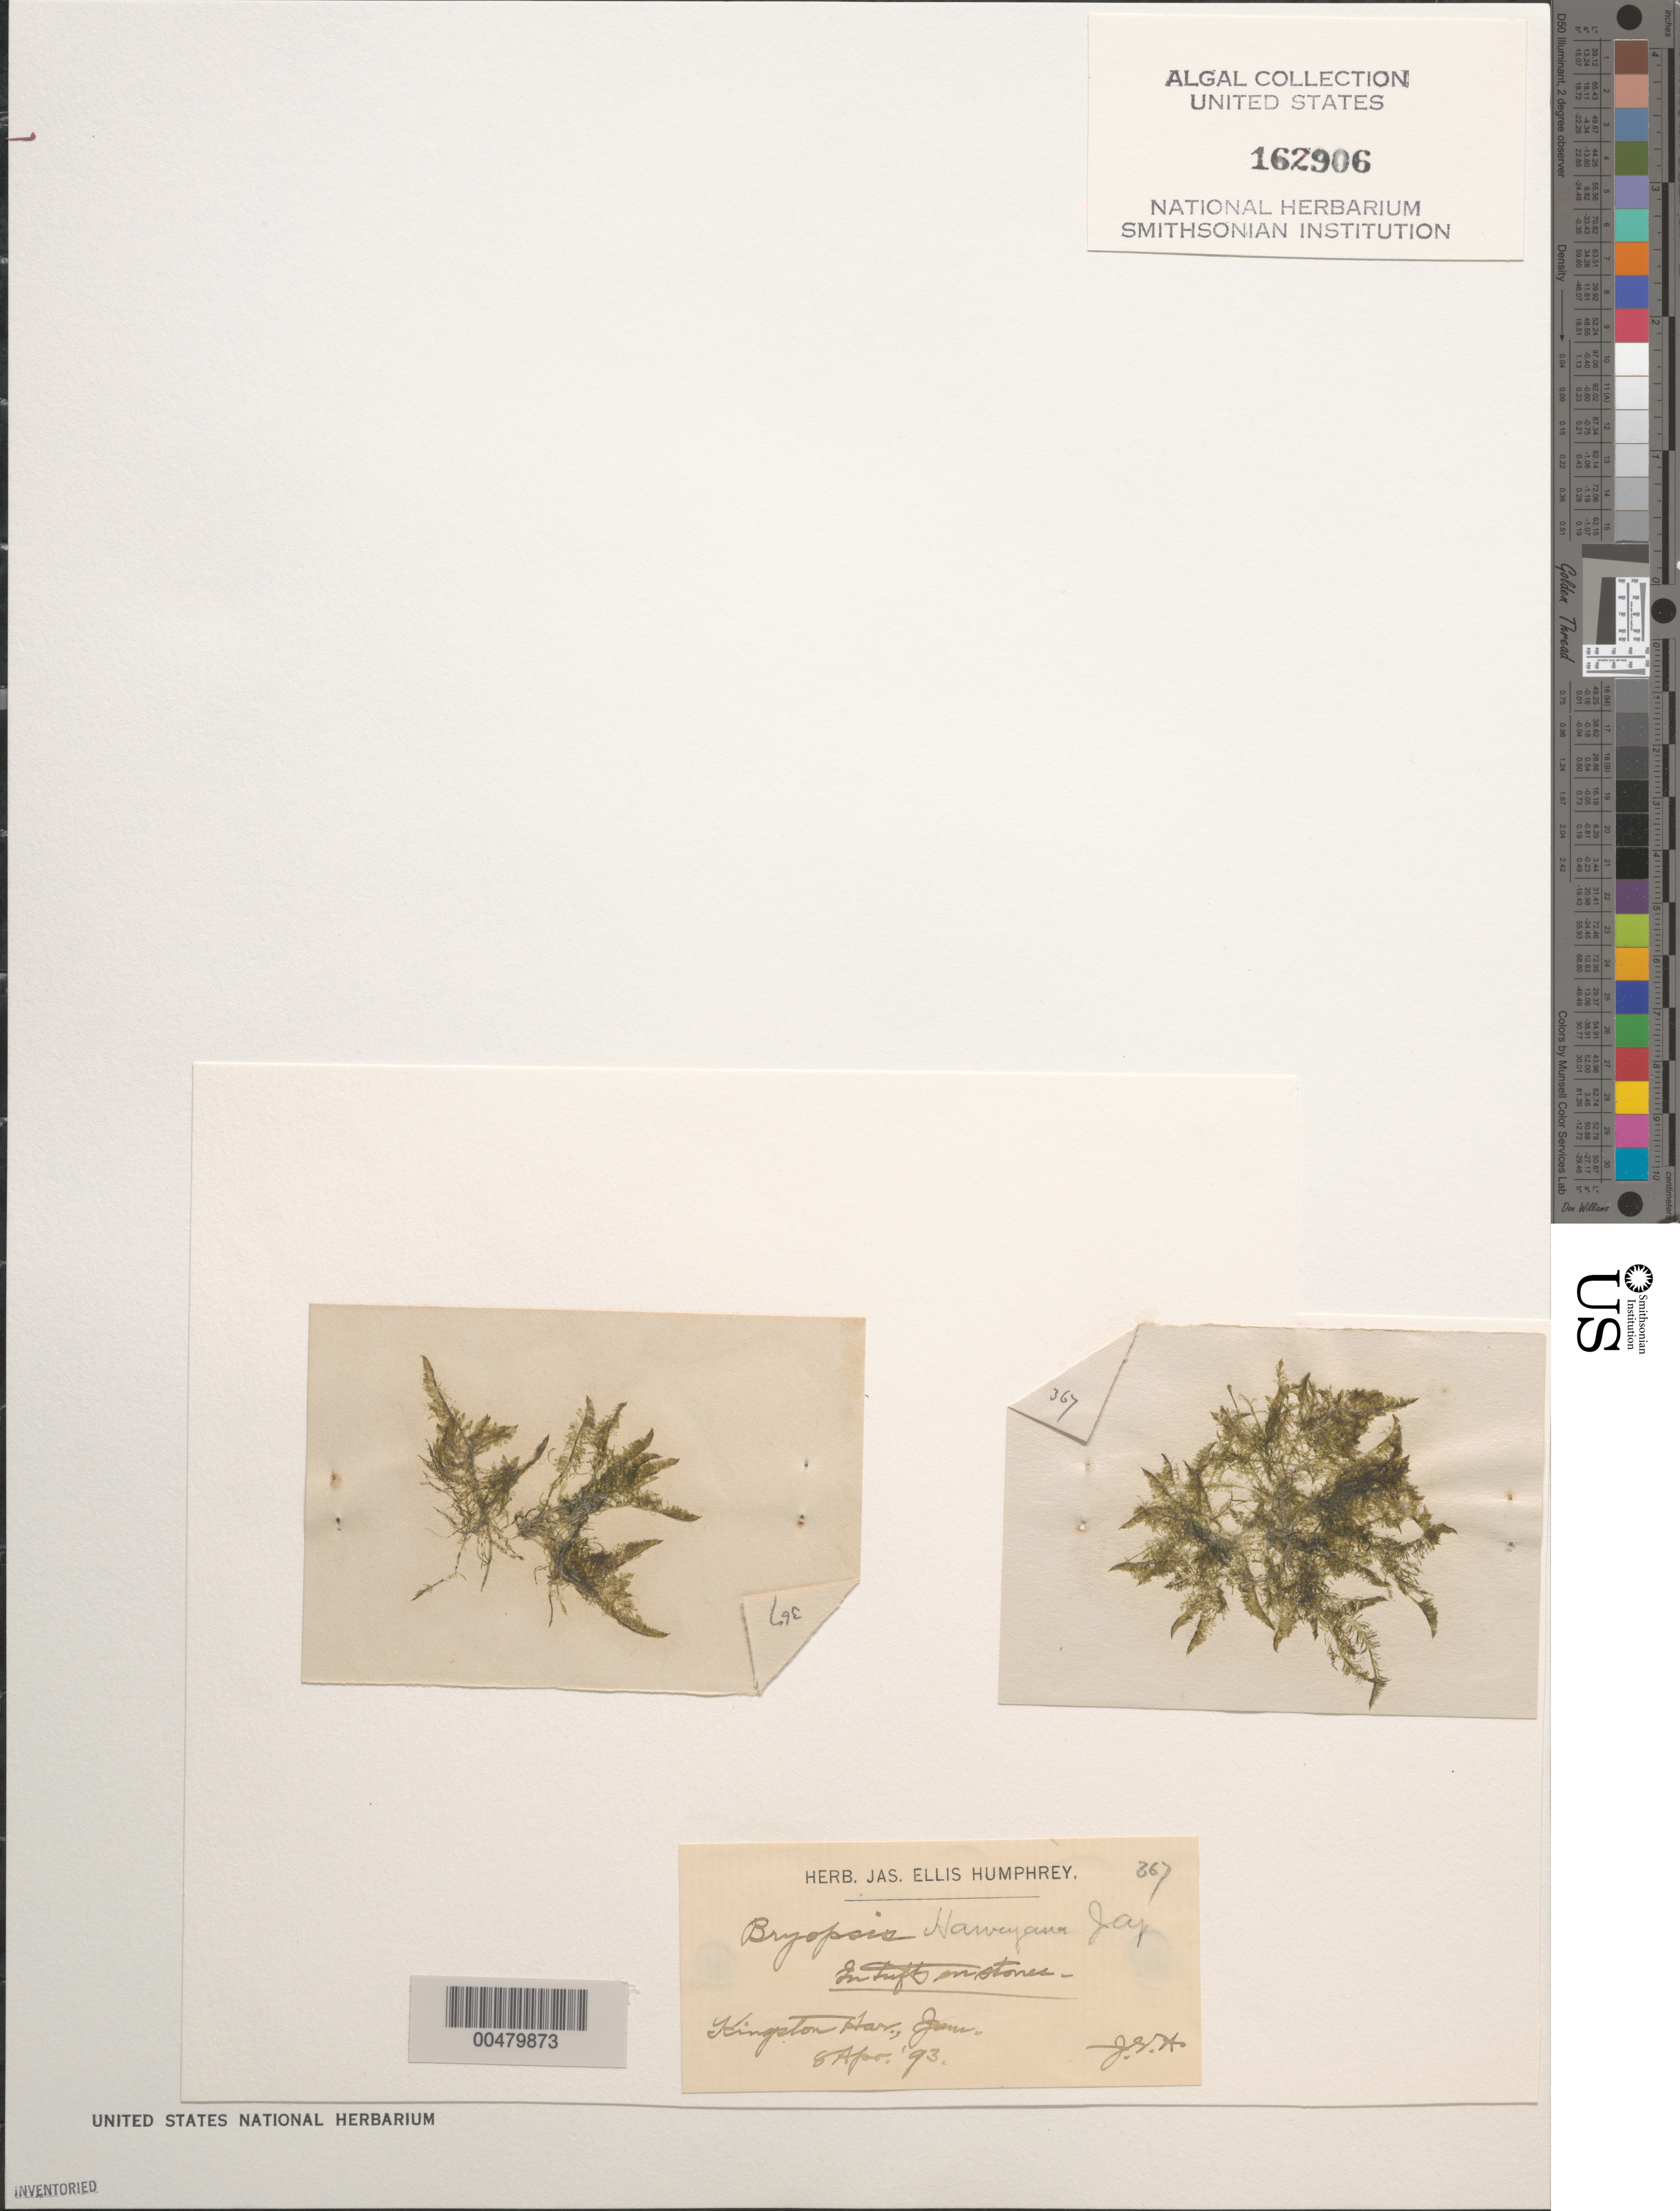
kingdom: Plantae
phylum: Chlorophyta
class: Ulvophyceae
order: Bryopsidales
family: Bryopsidaceae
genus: Bryopsis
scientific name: Bryopsis pennata var. secunda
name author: (Harv.) Collins & Herv.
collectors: J. Humphrey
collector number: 367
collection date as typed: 08 Apr 1893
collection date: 1893-04-08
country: Jamaica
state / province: Kingston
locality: Kingston harbor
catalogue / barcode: US 162906